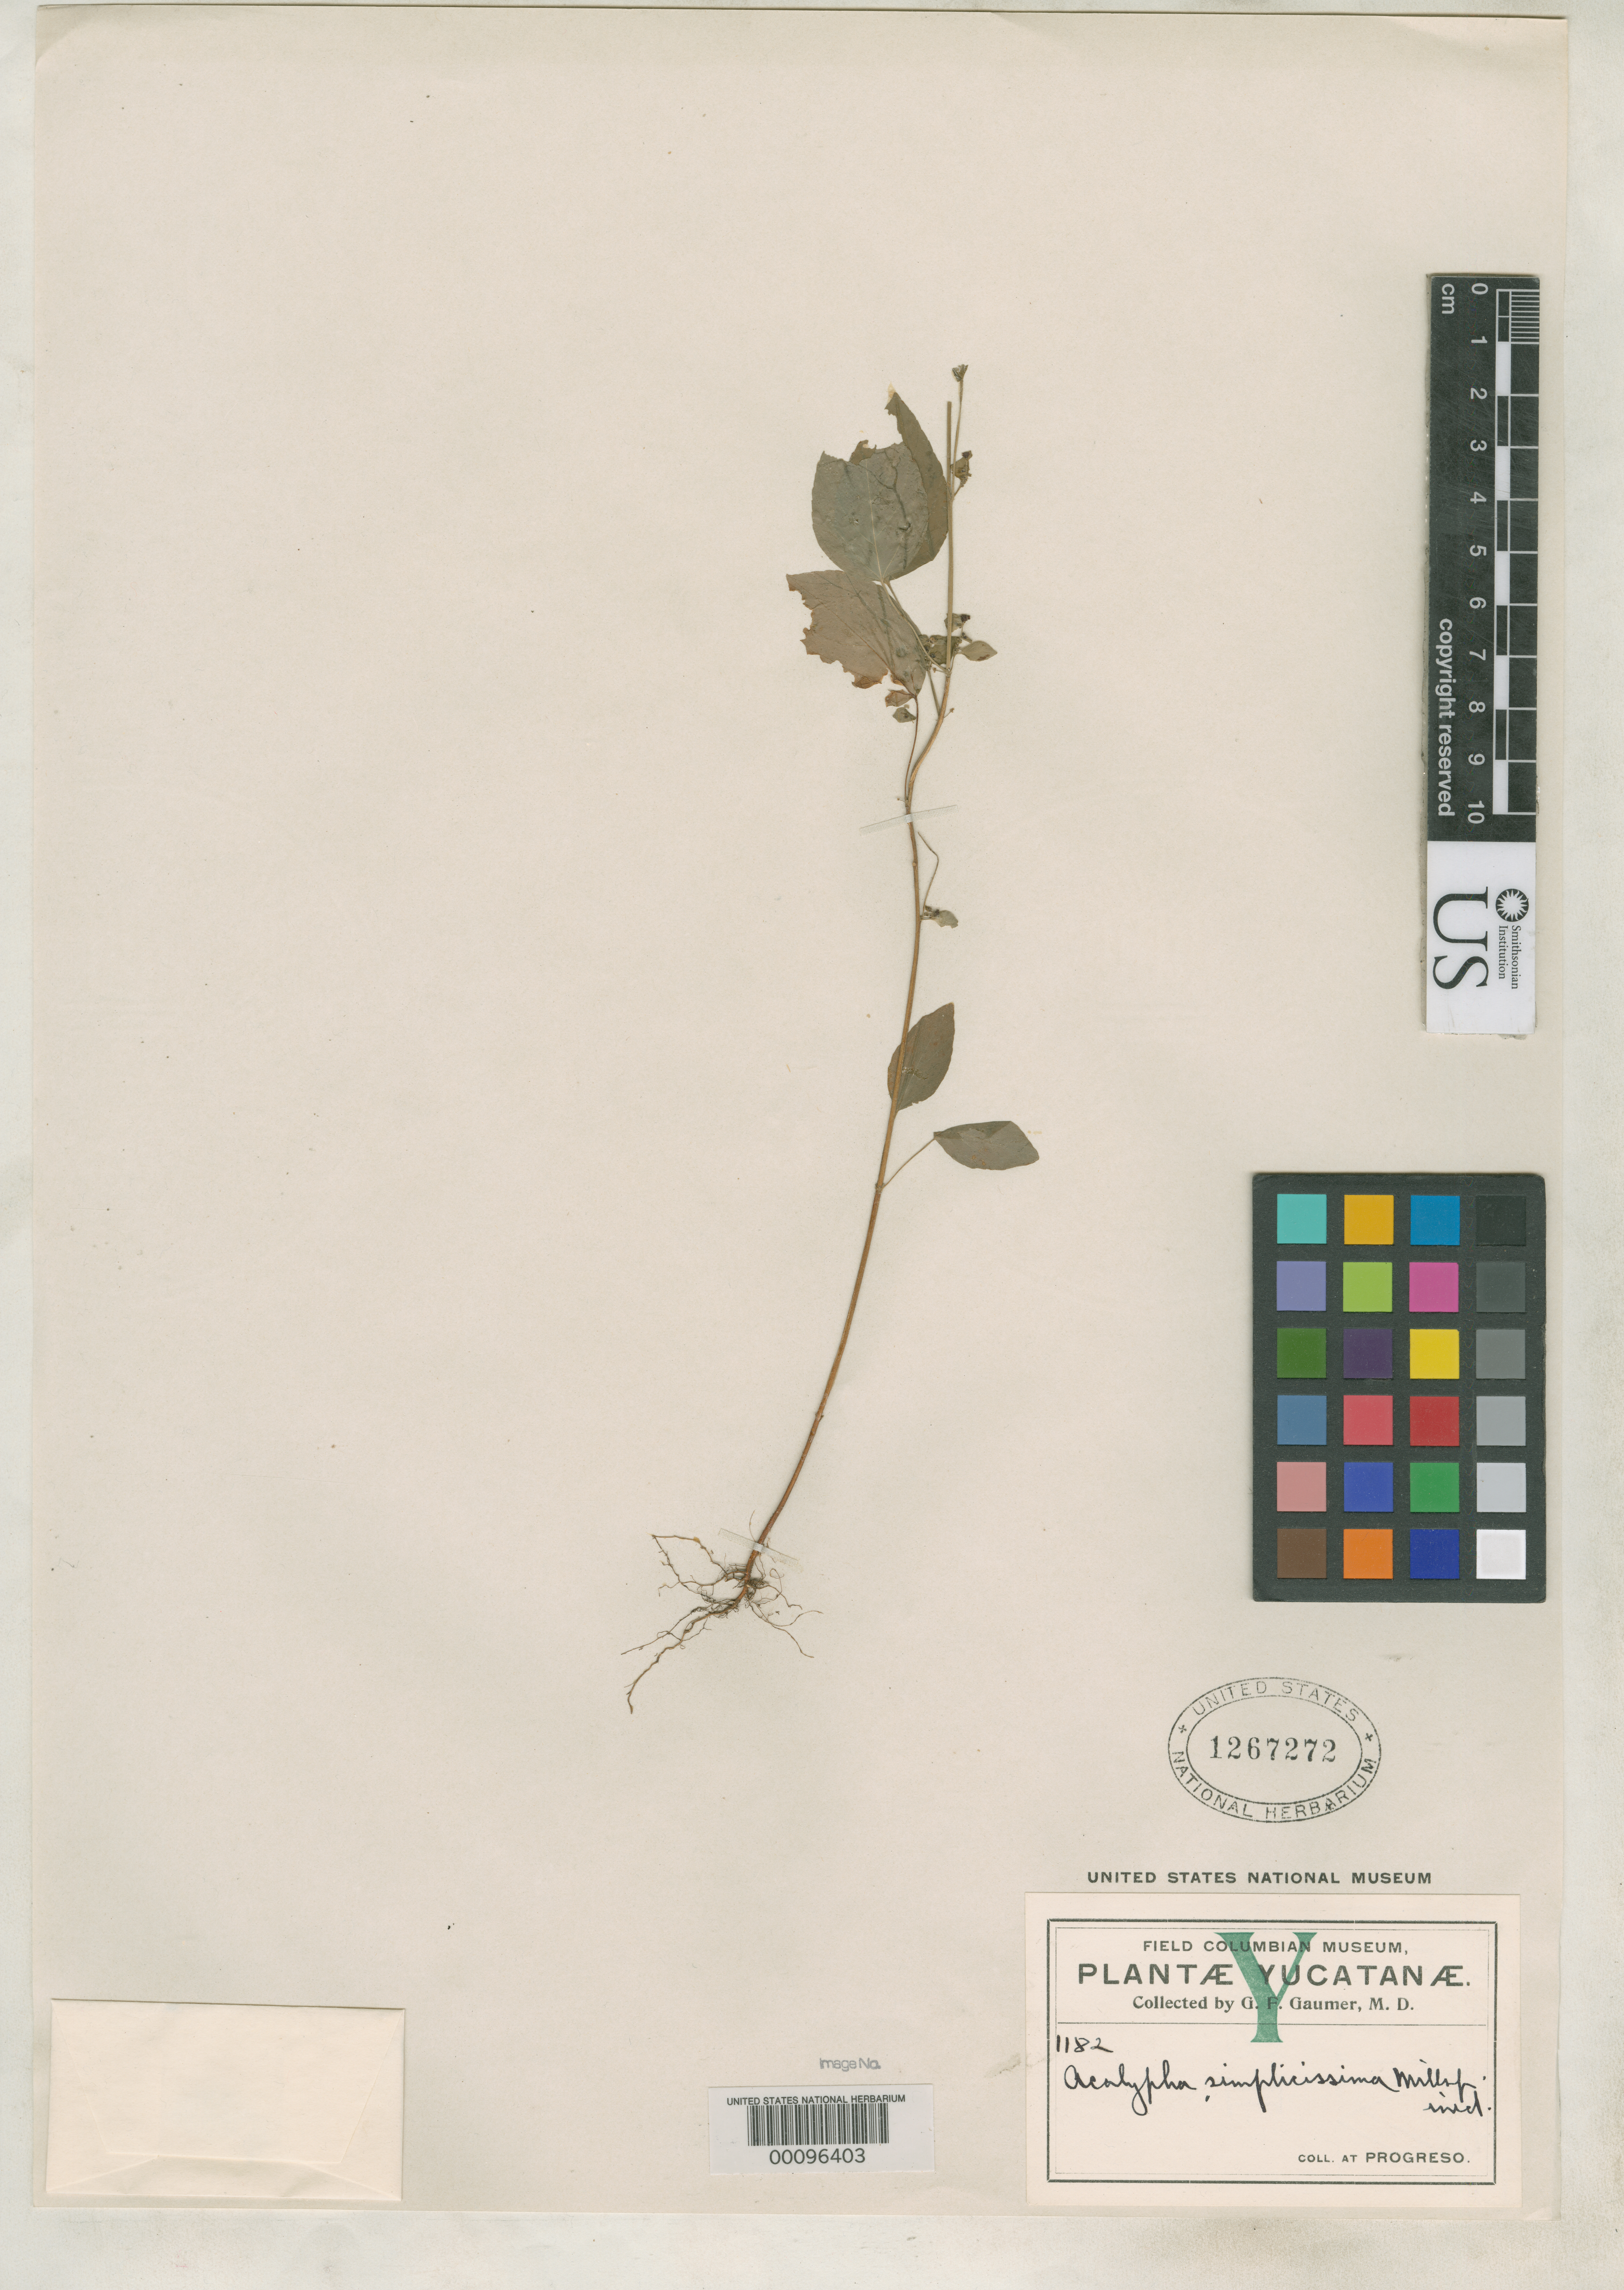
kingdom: Plantae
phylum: Tracheophyta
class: Magnoliopsida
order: Malpighiales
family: Euphorbiaceae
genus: Acalypha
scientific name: Acalypha simplicissima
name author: Millsp.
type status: Isotype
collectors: G. F. Gaumer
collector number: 1182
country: Mexico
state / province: Yucatán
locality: Progreso.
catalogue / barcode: US 1267272